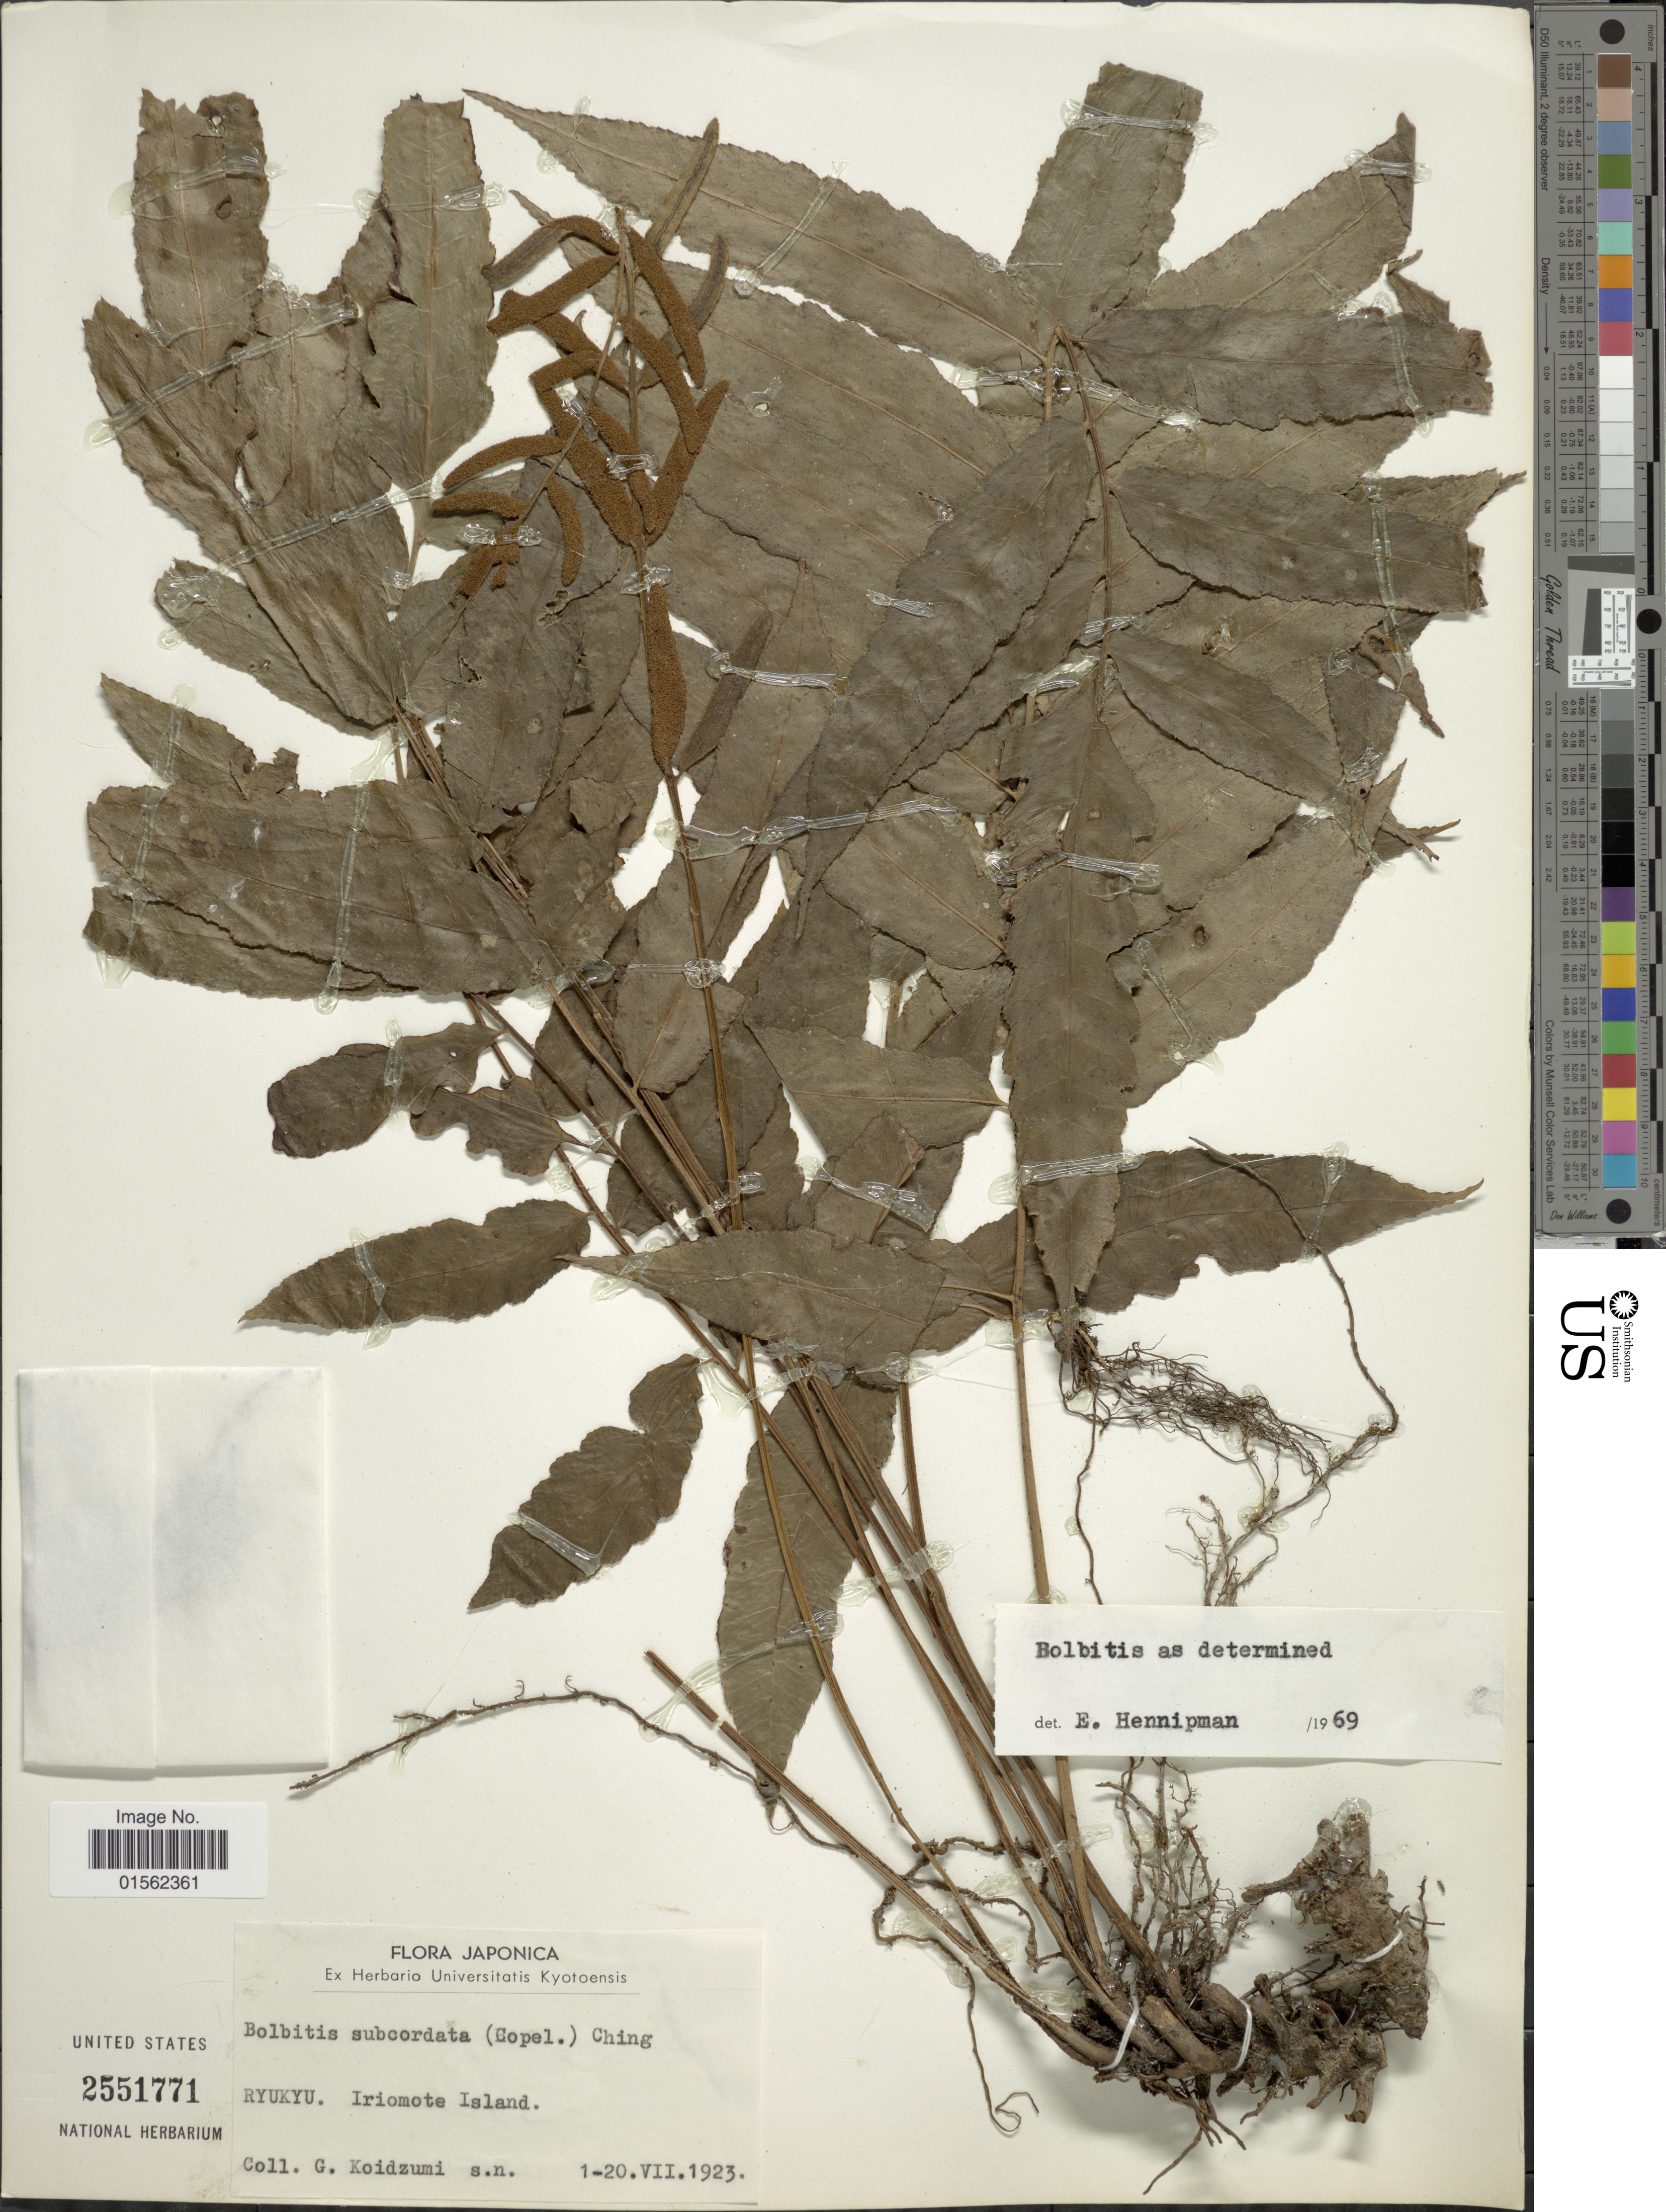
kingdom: Plantae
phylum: Tracheophyta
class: Polypodiopsida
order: Polypodiales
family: Dryopteridaceae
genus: Bolbitis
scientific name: Bolbitis subcordata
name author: (Copel.) Ching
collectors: G. Koidzumi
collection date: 1923-07-01/1923-07-20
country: Japan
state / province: Okinawa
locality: Ryukyu, Iriomote Island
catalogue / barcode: US 2551771